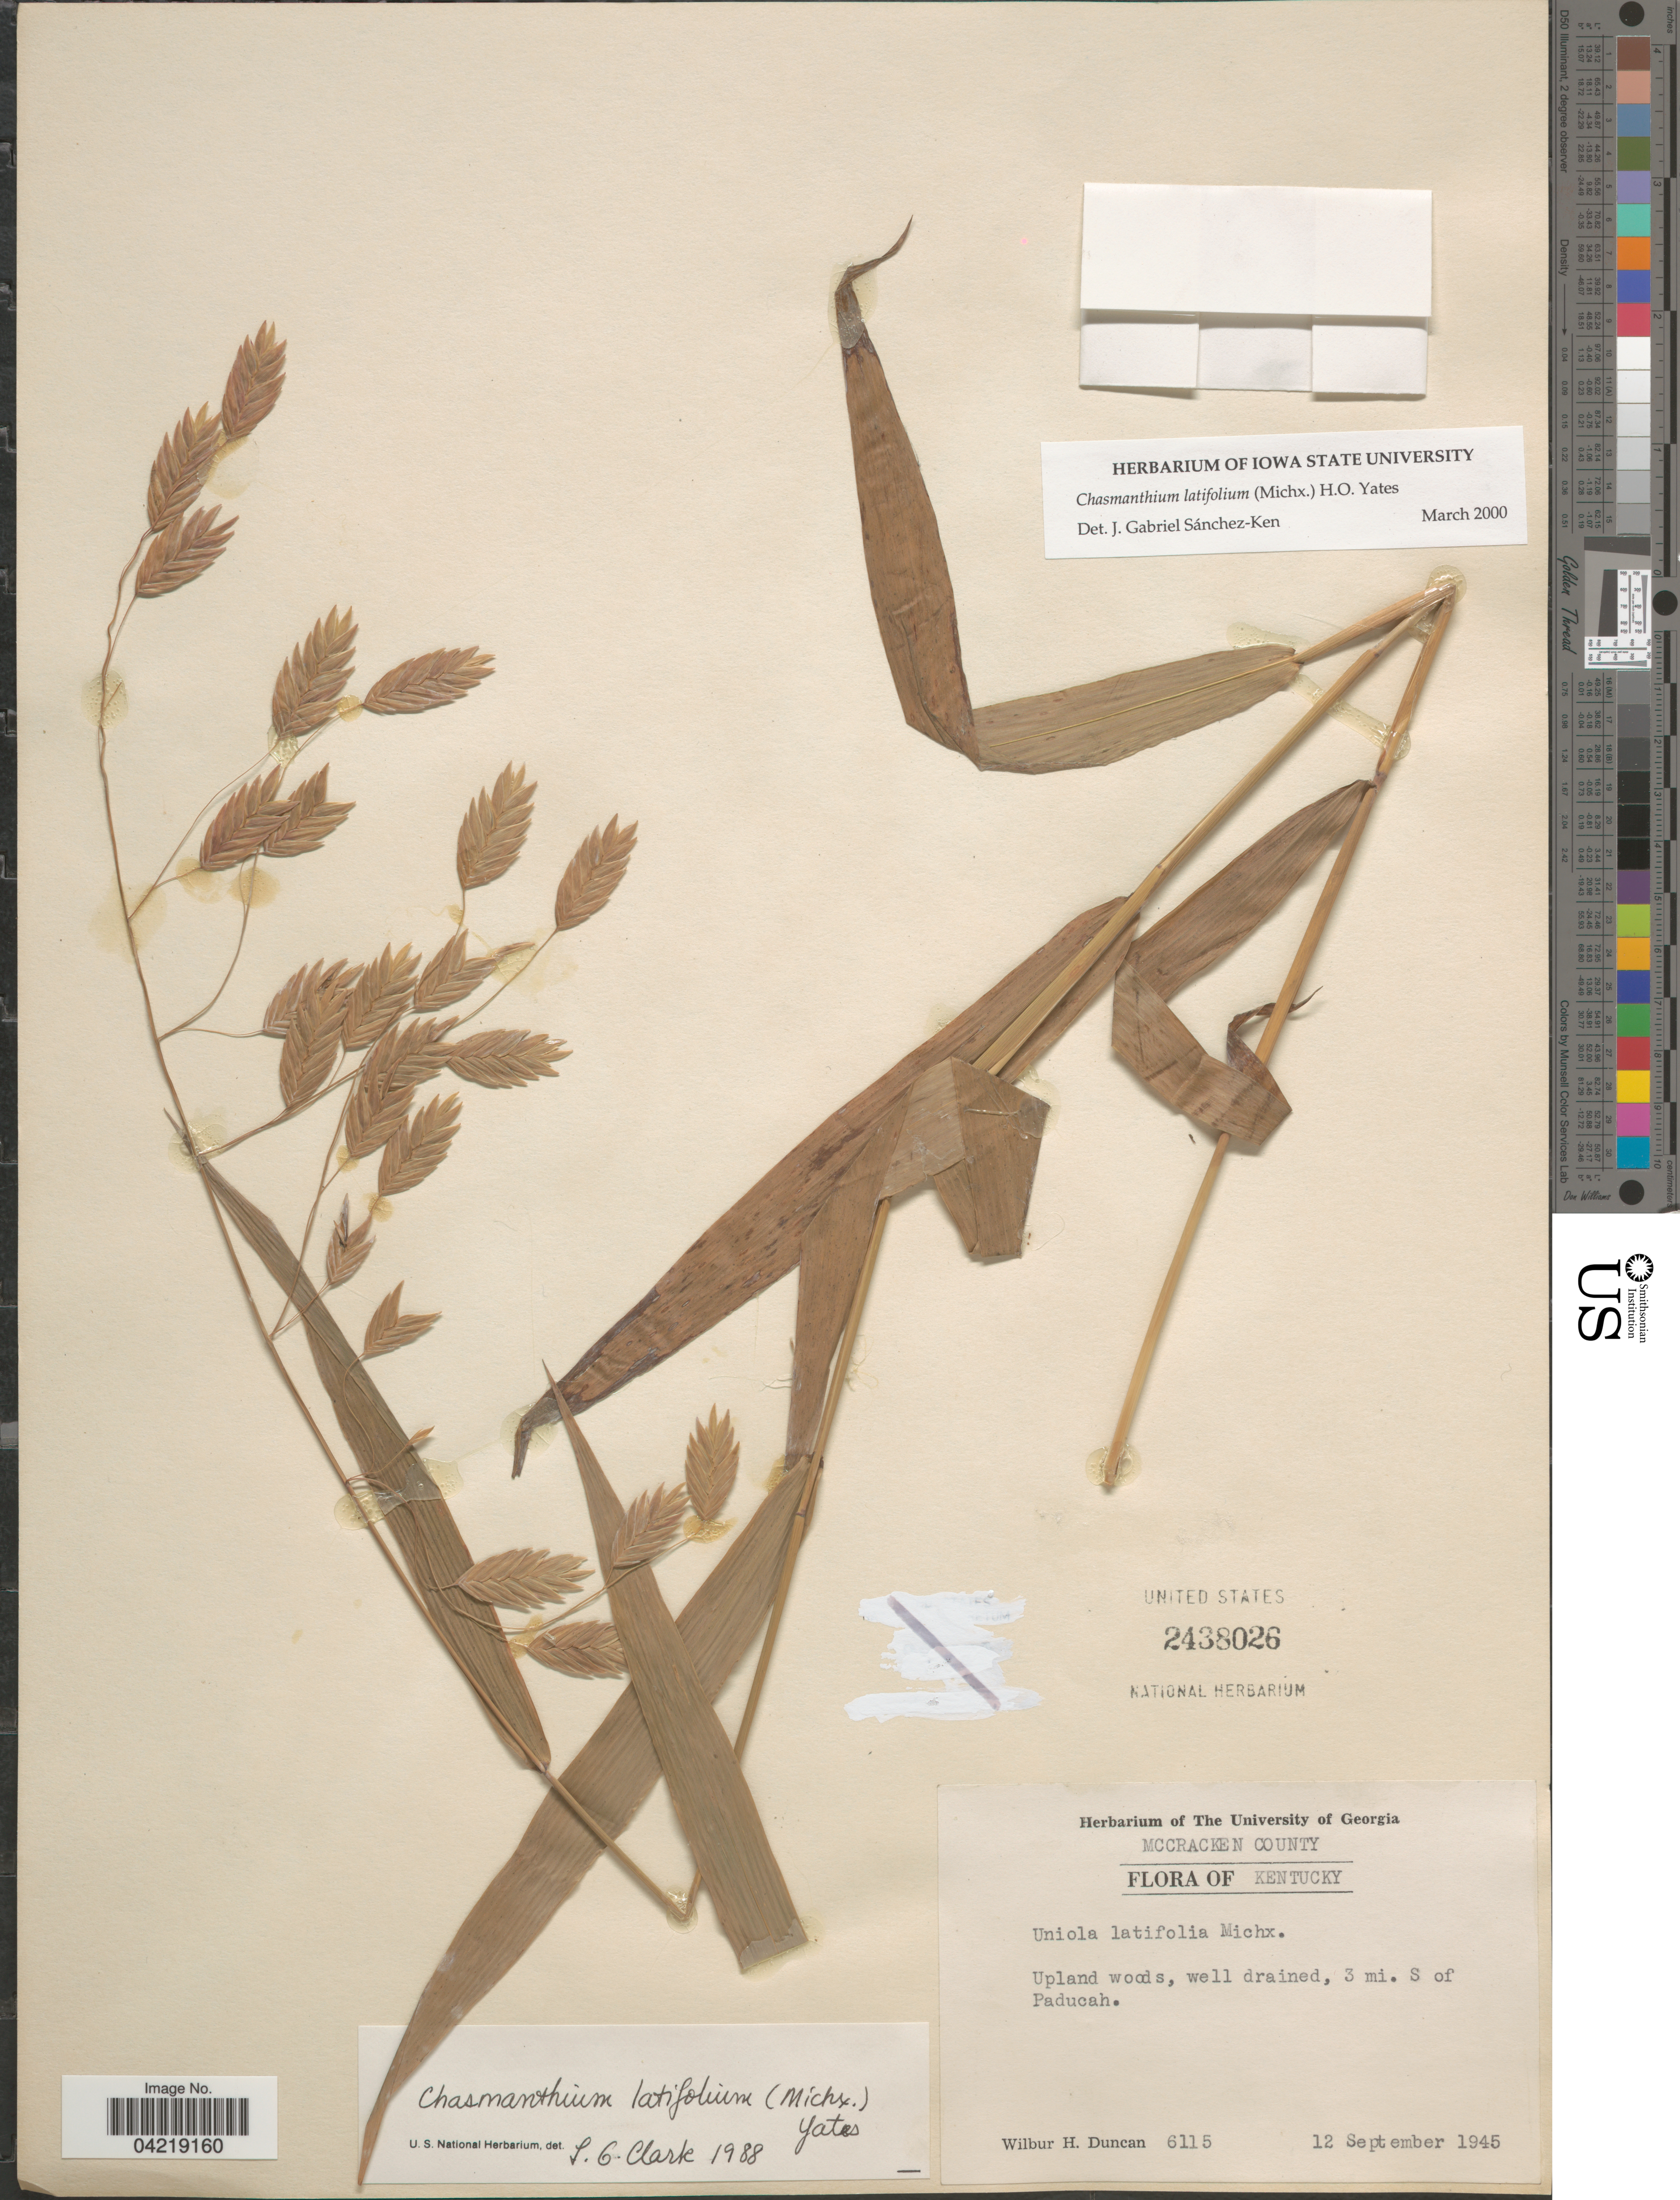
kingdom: Plantae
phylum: Tracheophyta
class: Liliopsida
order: Poales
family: Poaceae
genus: Chasmanthium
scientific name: Chasmanthium latifolium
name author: (Michx.) H.O. Yates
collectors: W. H. Duncan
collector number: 6115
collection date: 1945-09-12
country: United States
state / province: Kentucky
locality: McCracken County. Upland woods, well drained, 3 mi. S of Paducah.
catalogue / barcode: US 2438026